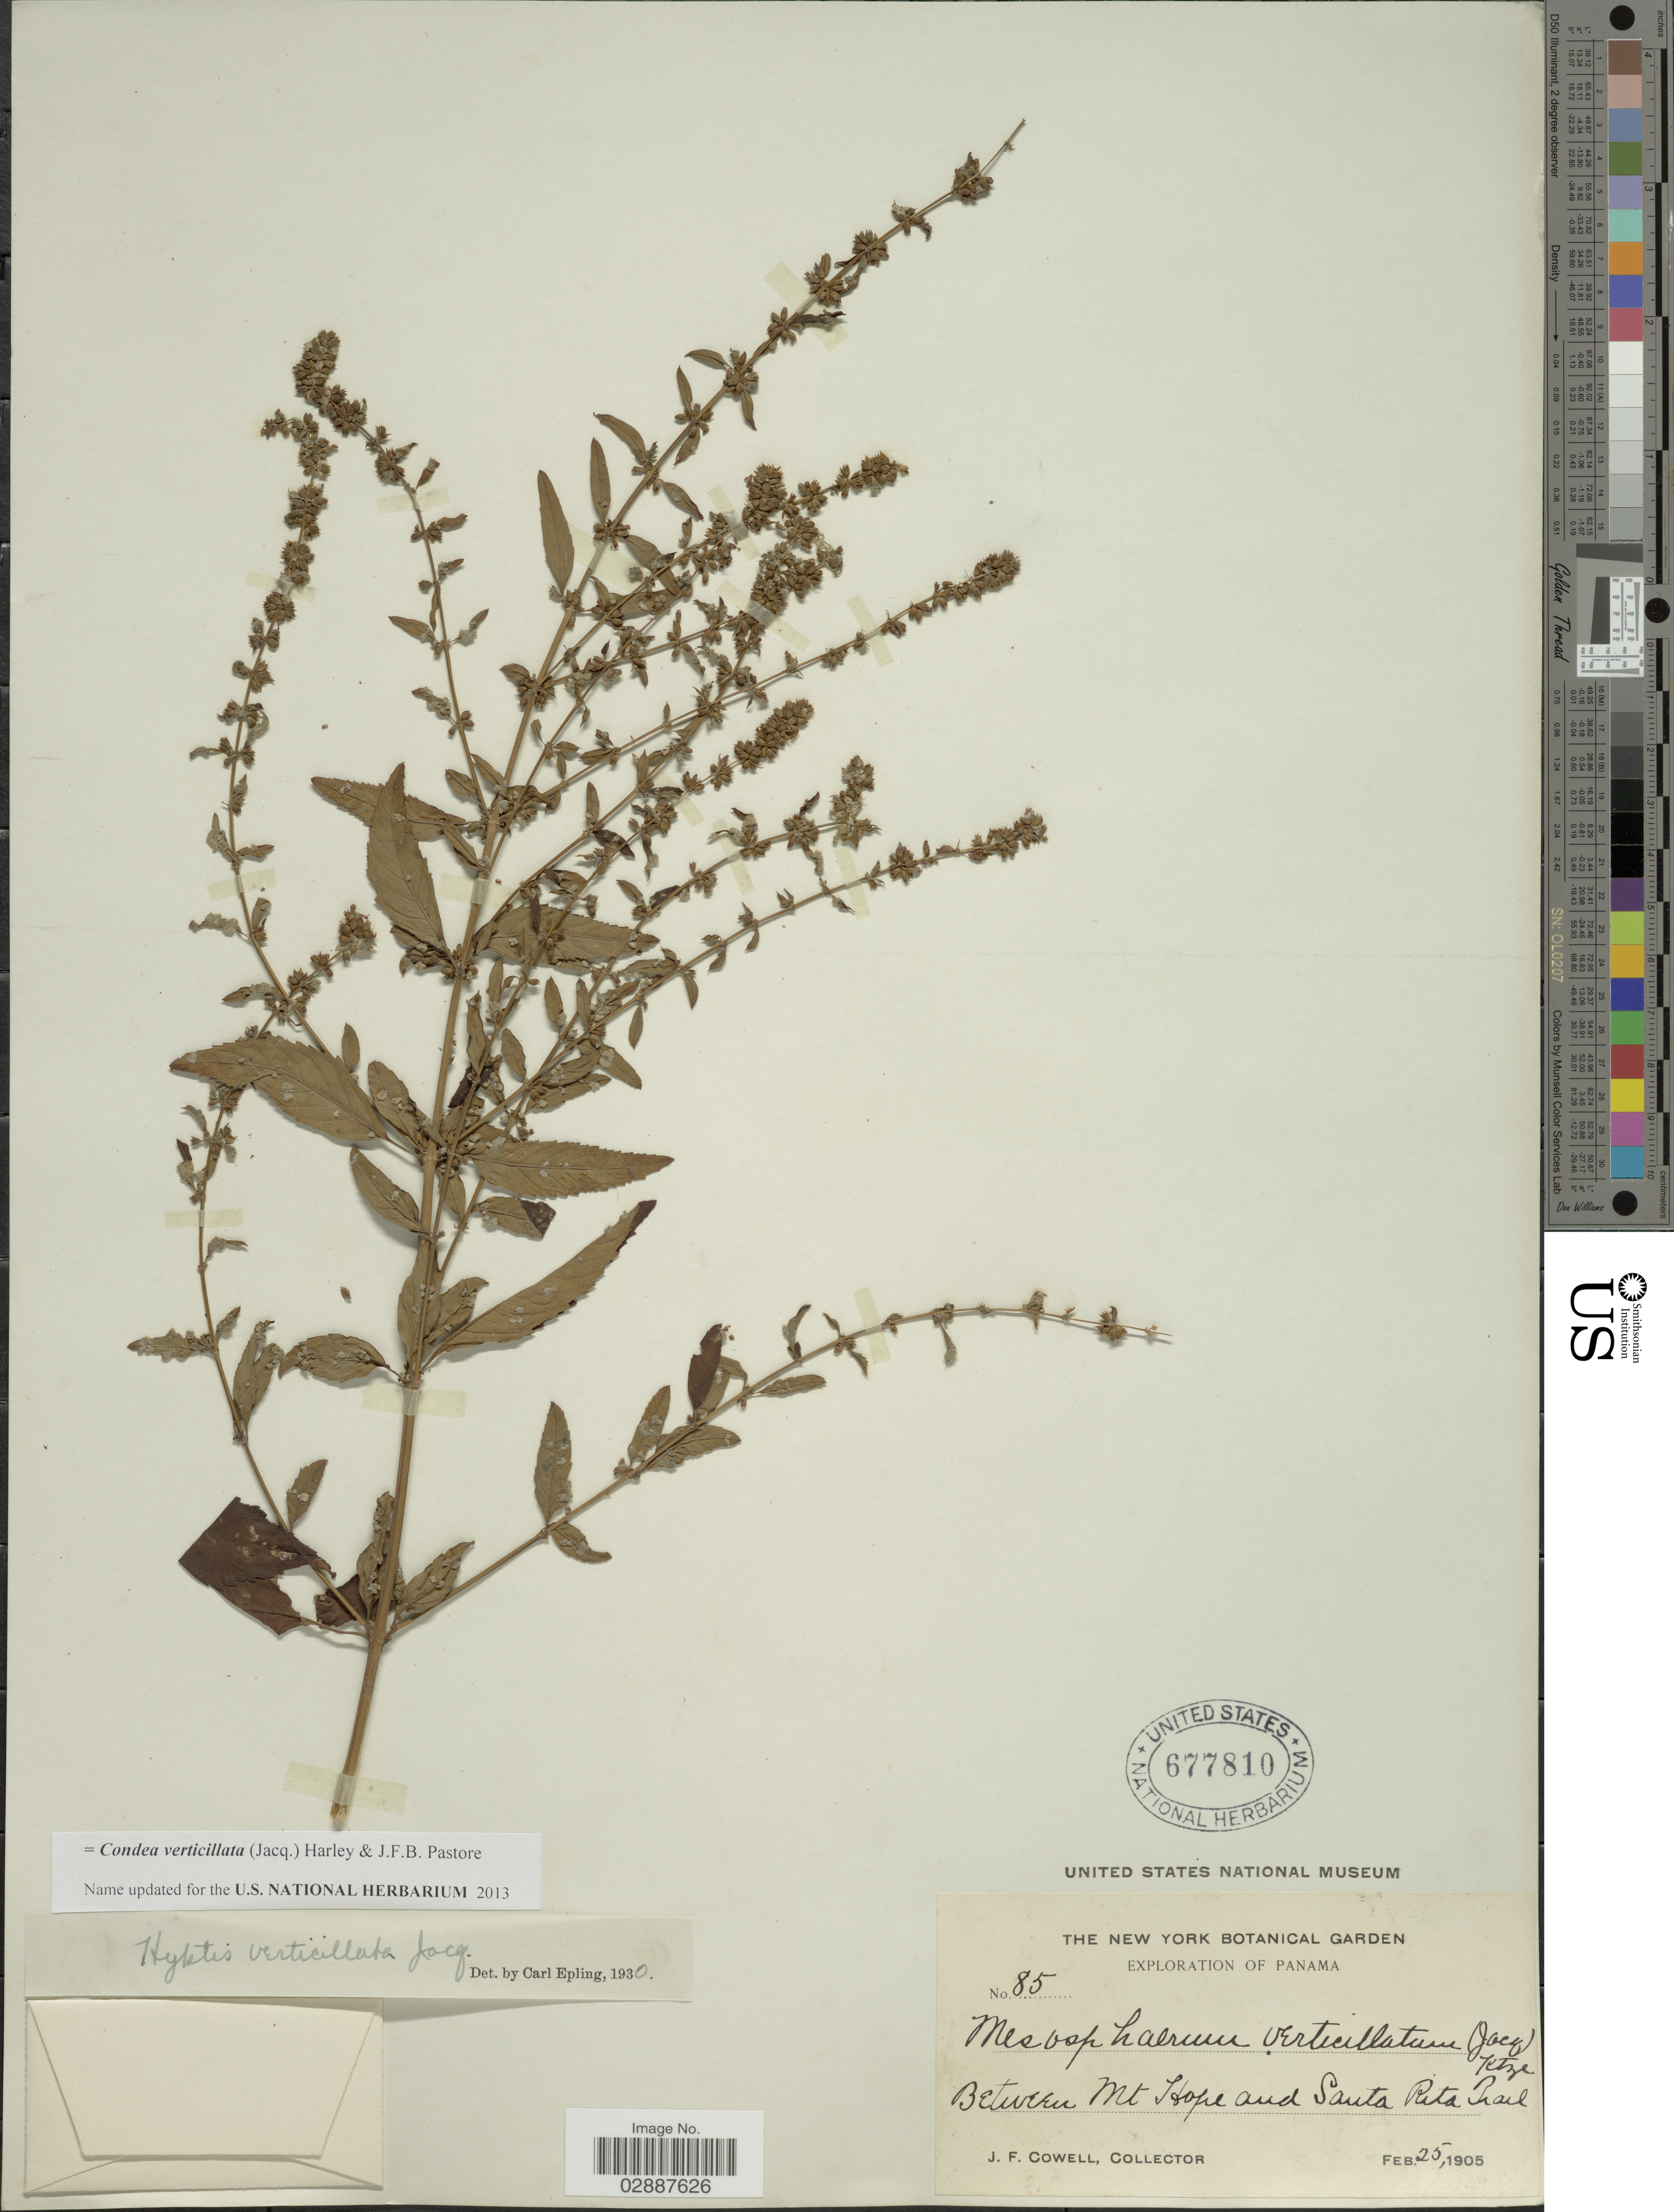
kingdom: Plantae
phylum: Tracheophyta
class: Magnoliopsida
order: Lamiales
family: Lamiaceae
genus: Condea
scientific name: Condea verticillata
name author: (Jacq.) Harley & J.F.B. Pastore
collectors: J. F. Cowell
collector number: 85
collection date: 1905-02-25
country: Panama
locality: Between Mt. Hope and Santa Rita Trail.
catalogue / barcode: US 677810